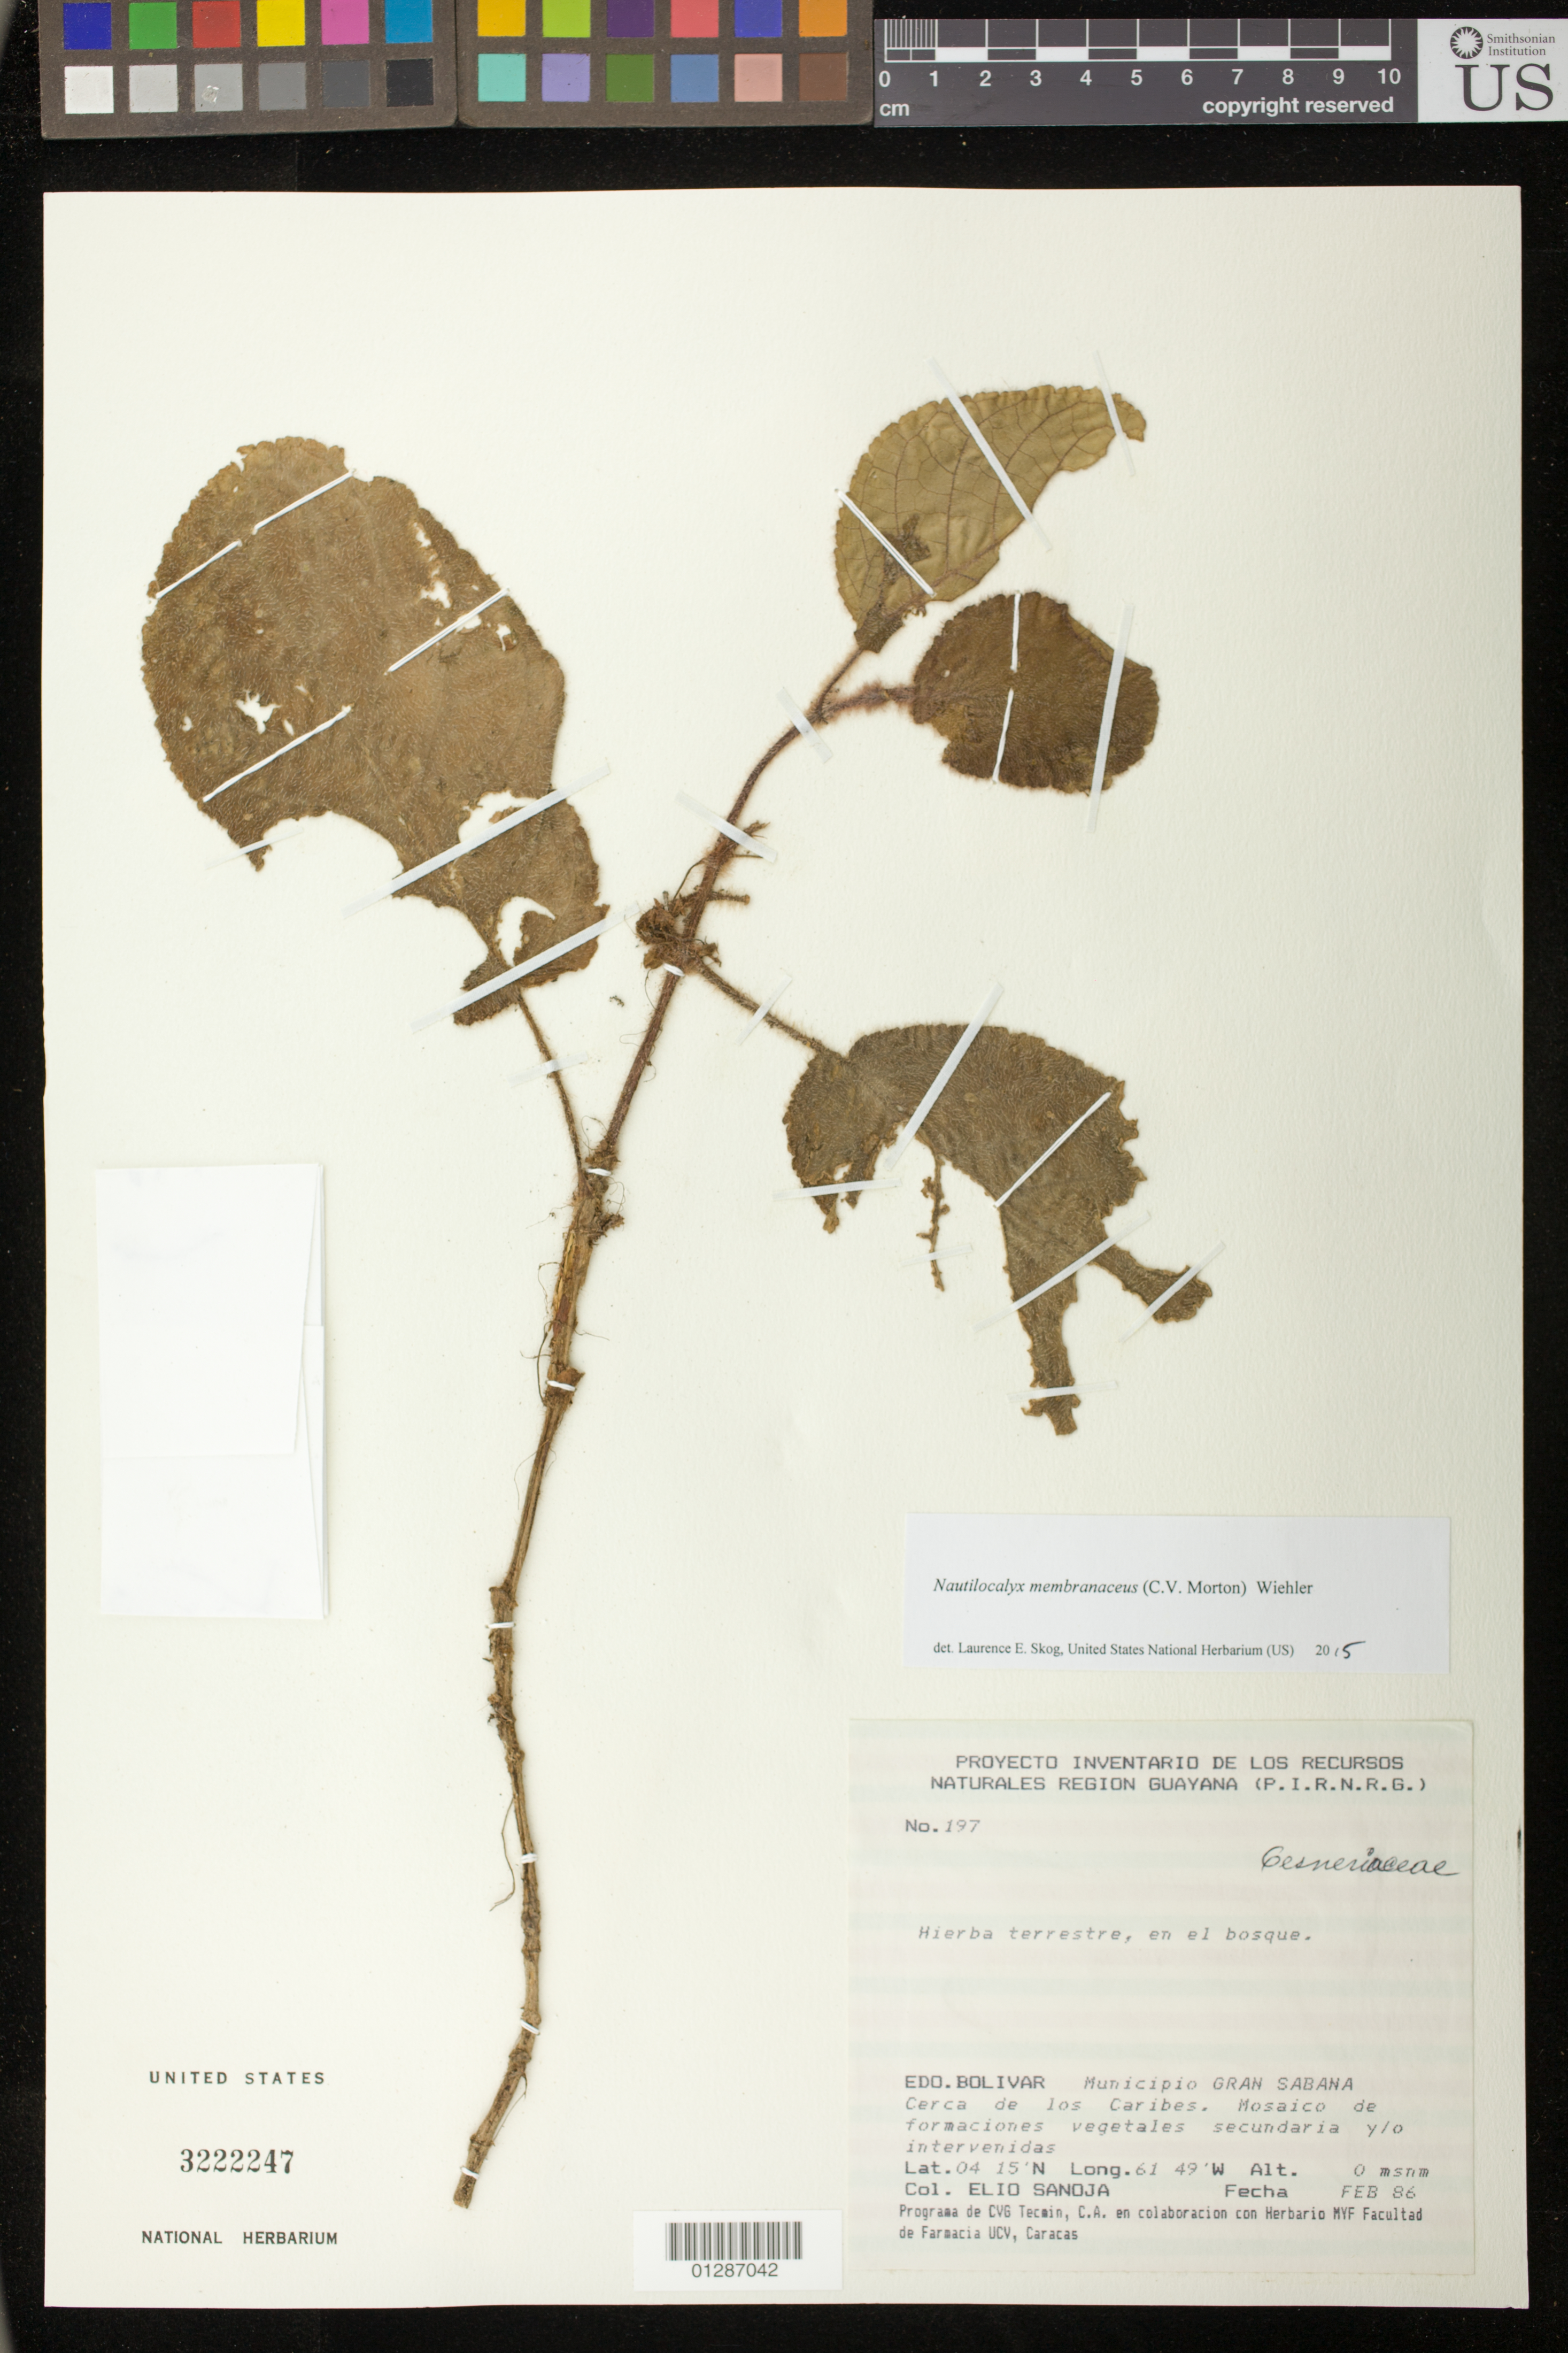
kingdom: Plantae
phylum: Tracheophyta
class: Magnoliopsida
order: Lamiales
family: Gesneriaceae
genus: Nautilocalyx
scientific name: Nautilocalyx membranaceus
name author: (C.V. Morton) Wiehler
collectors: E. Sanoja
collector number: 197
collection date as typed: Feb 1986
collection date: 1986-02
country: Venezuela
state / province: Bolívar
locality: Mun. Gran Sabana.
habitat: Herb.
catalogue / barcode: US 3222247